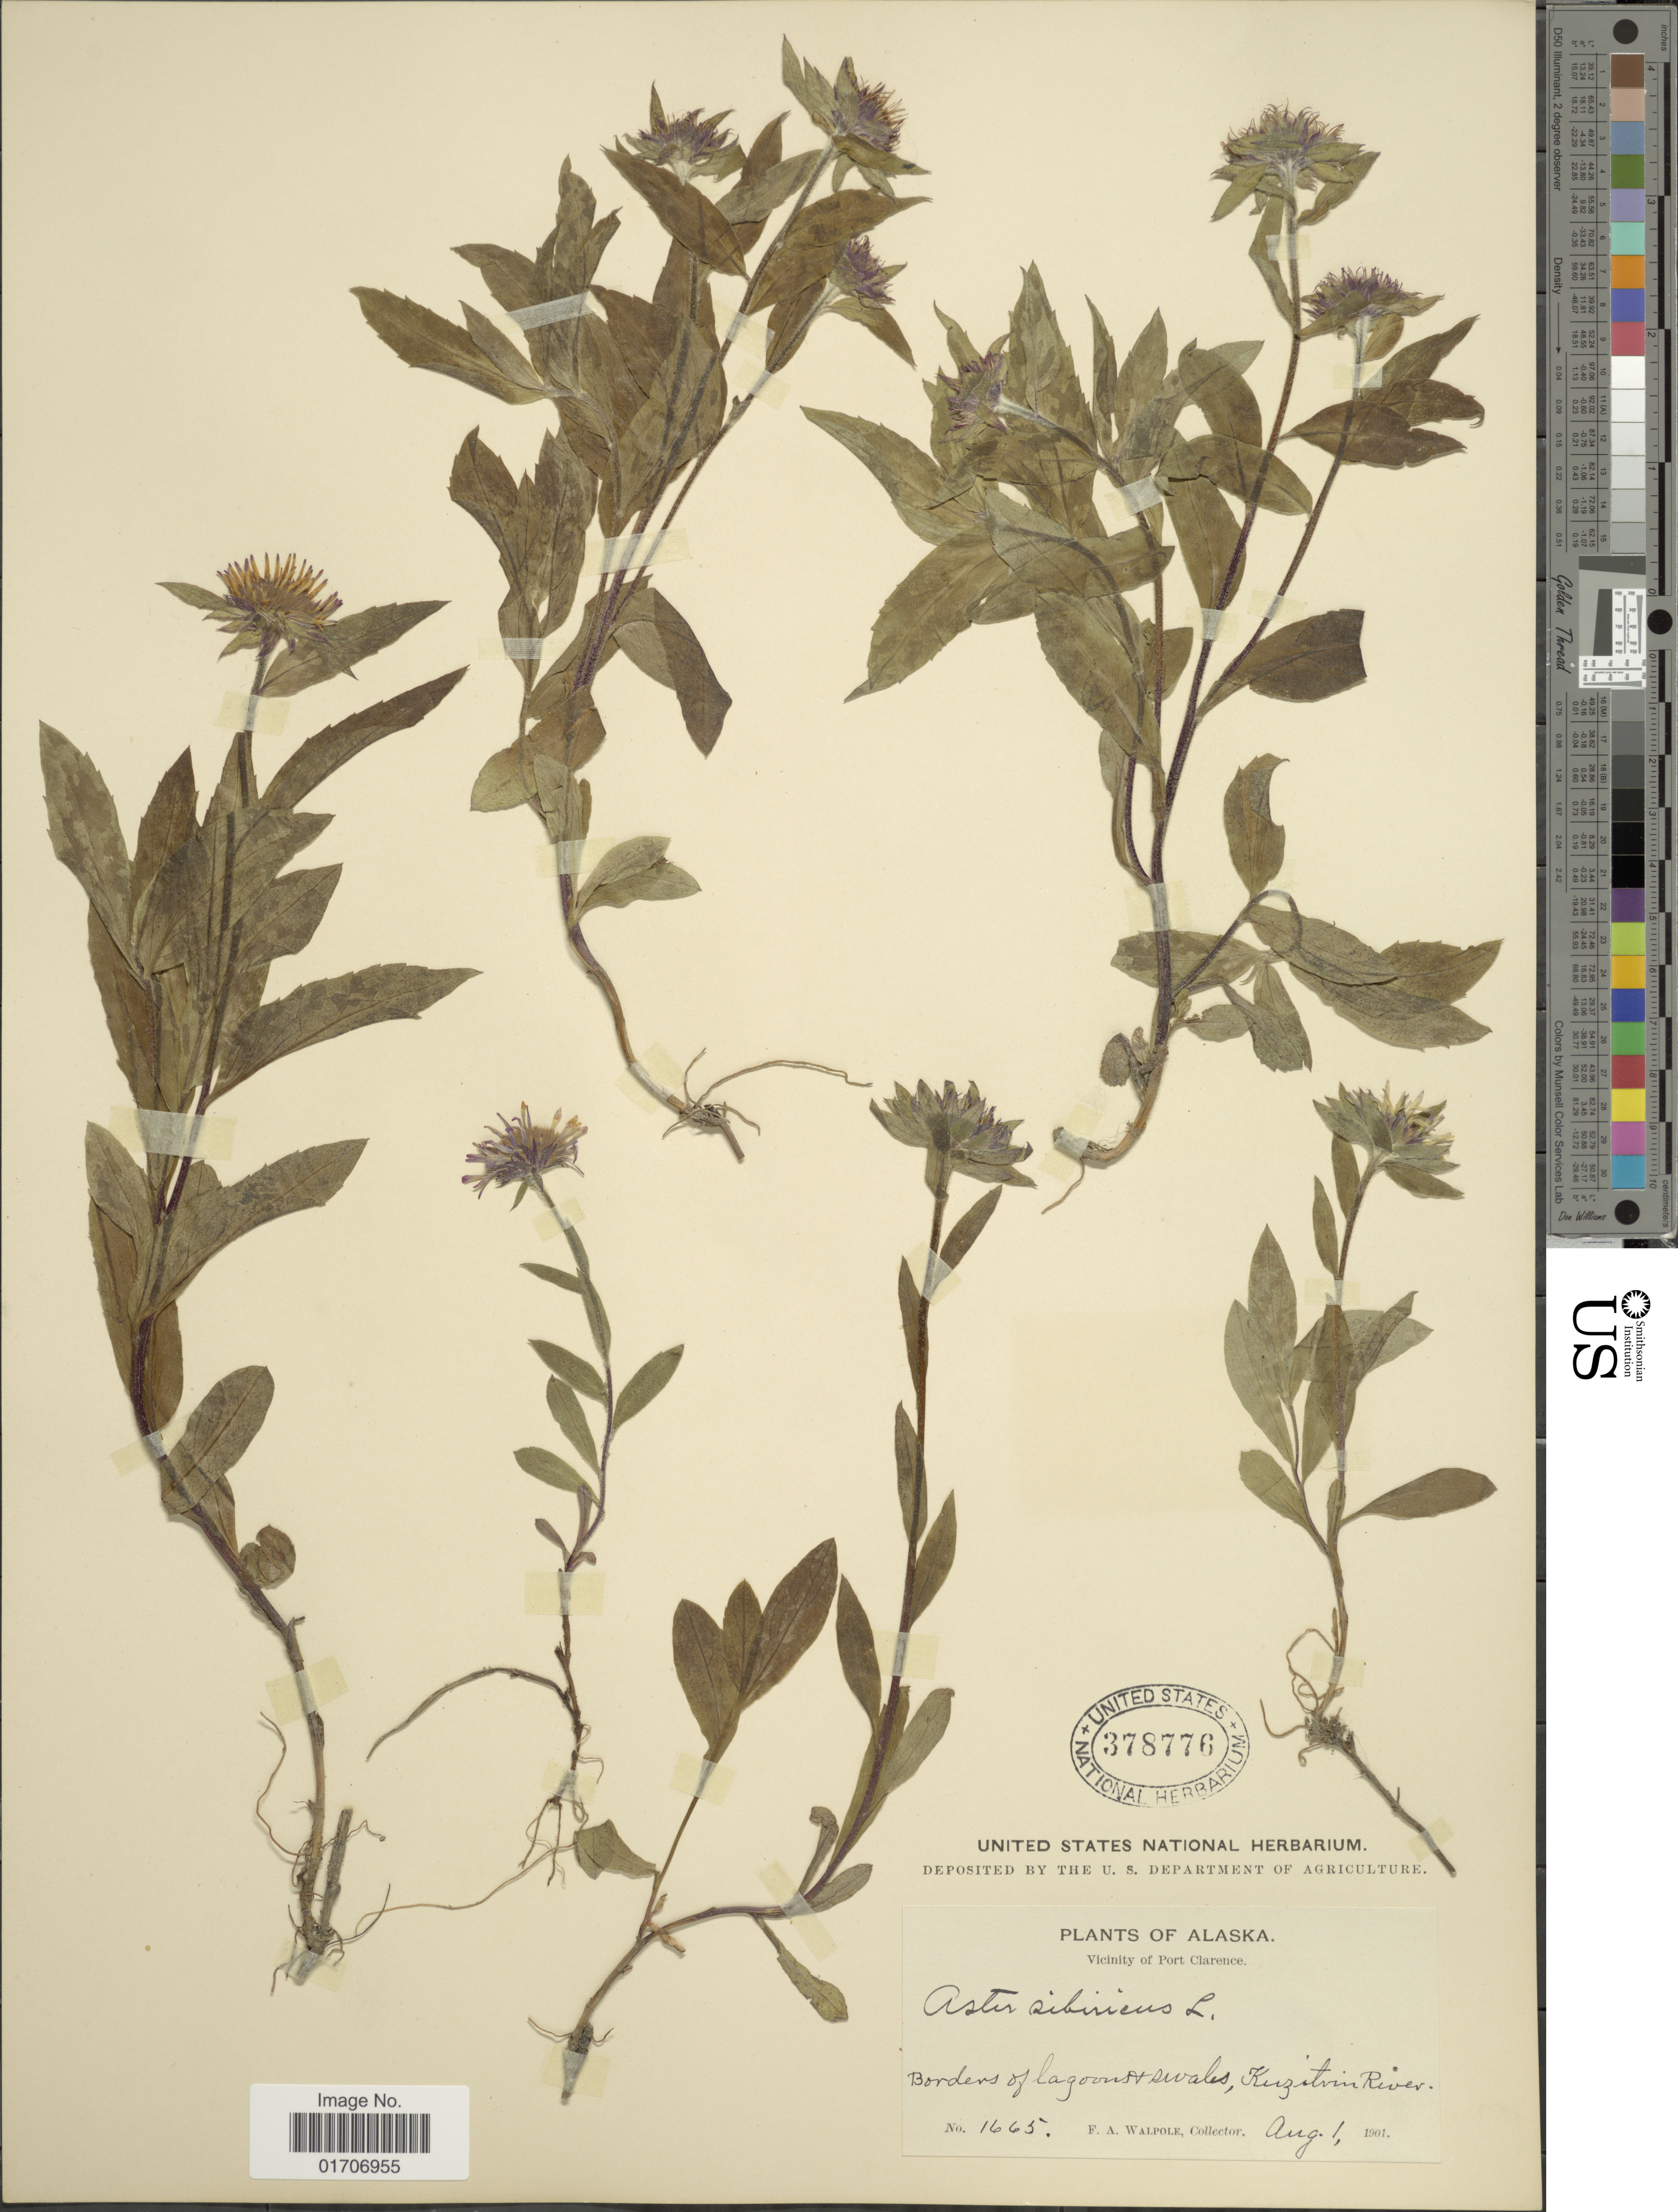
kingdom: Plantae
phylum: Tracheophyta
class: Magnoliopsida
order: Asterales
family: Asteraceae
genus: Eurybia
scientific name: Eurybia sibirica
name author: (L.) G.L. Nesom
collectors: F. Walpole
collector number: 1665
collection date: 1901-08-01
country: United States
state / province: Alaska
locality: Vicinity of Port Clarence. Borders of lagoons & swales, Kuzitvin River.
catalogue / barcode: US 378776